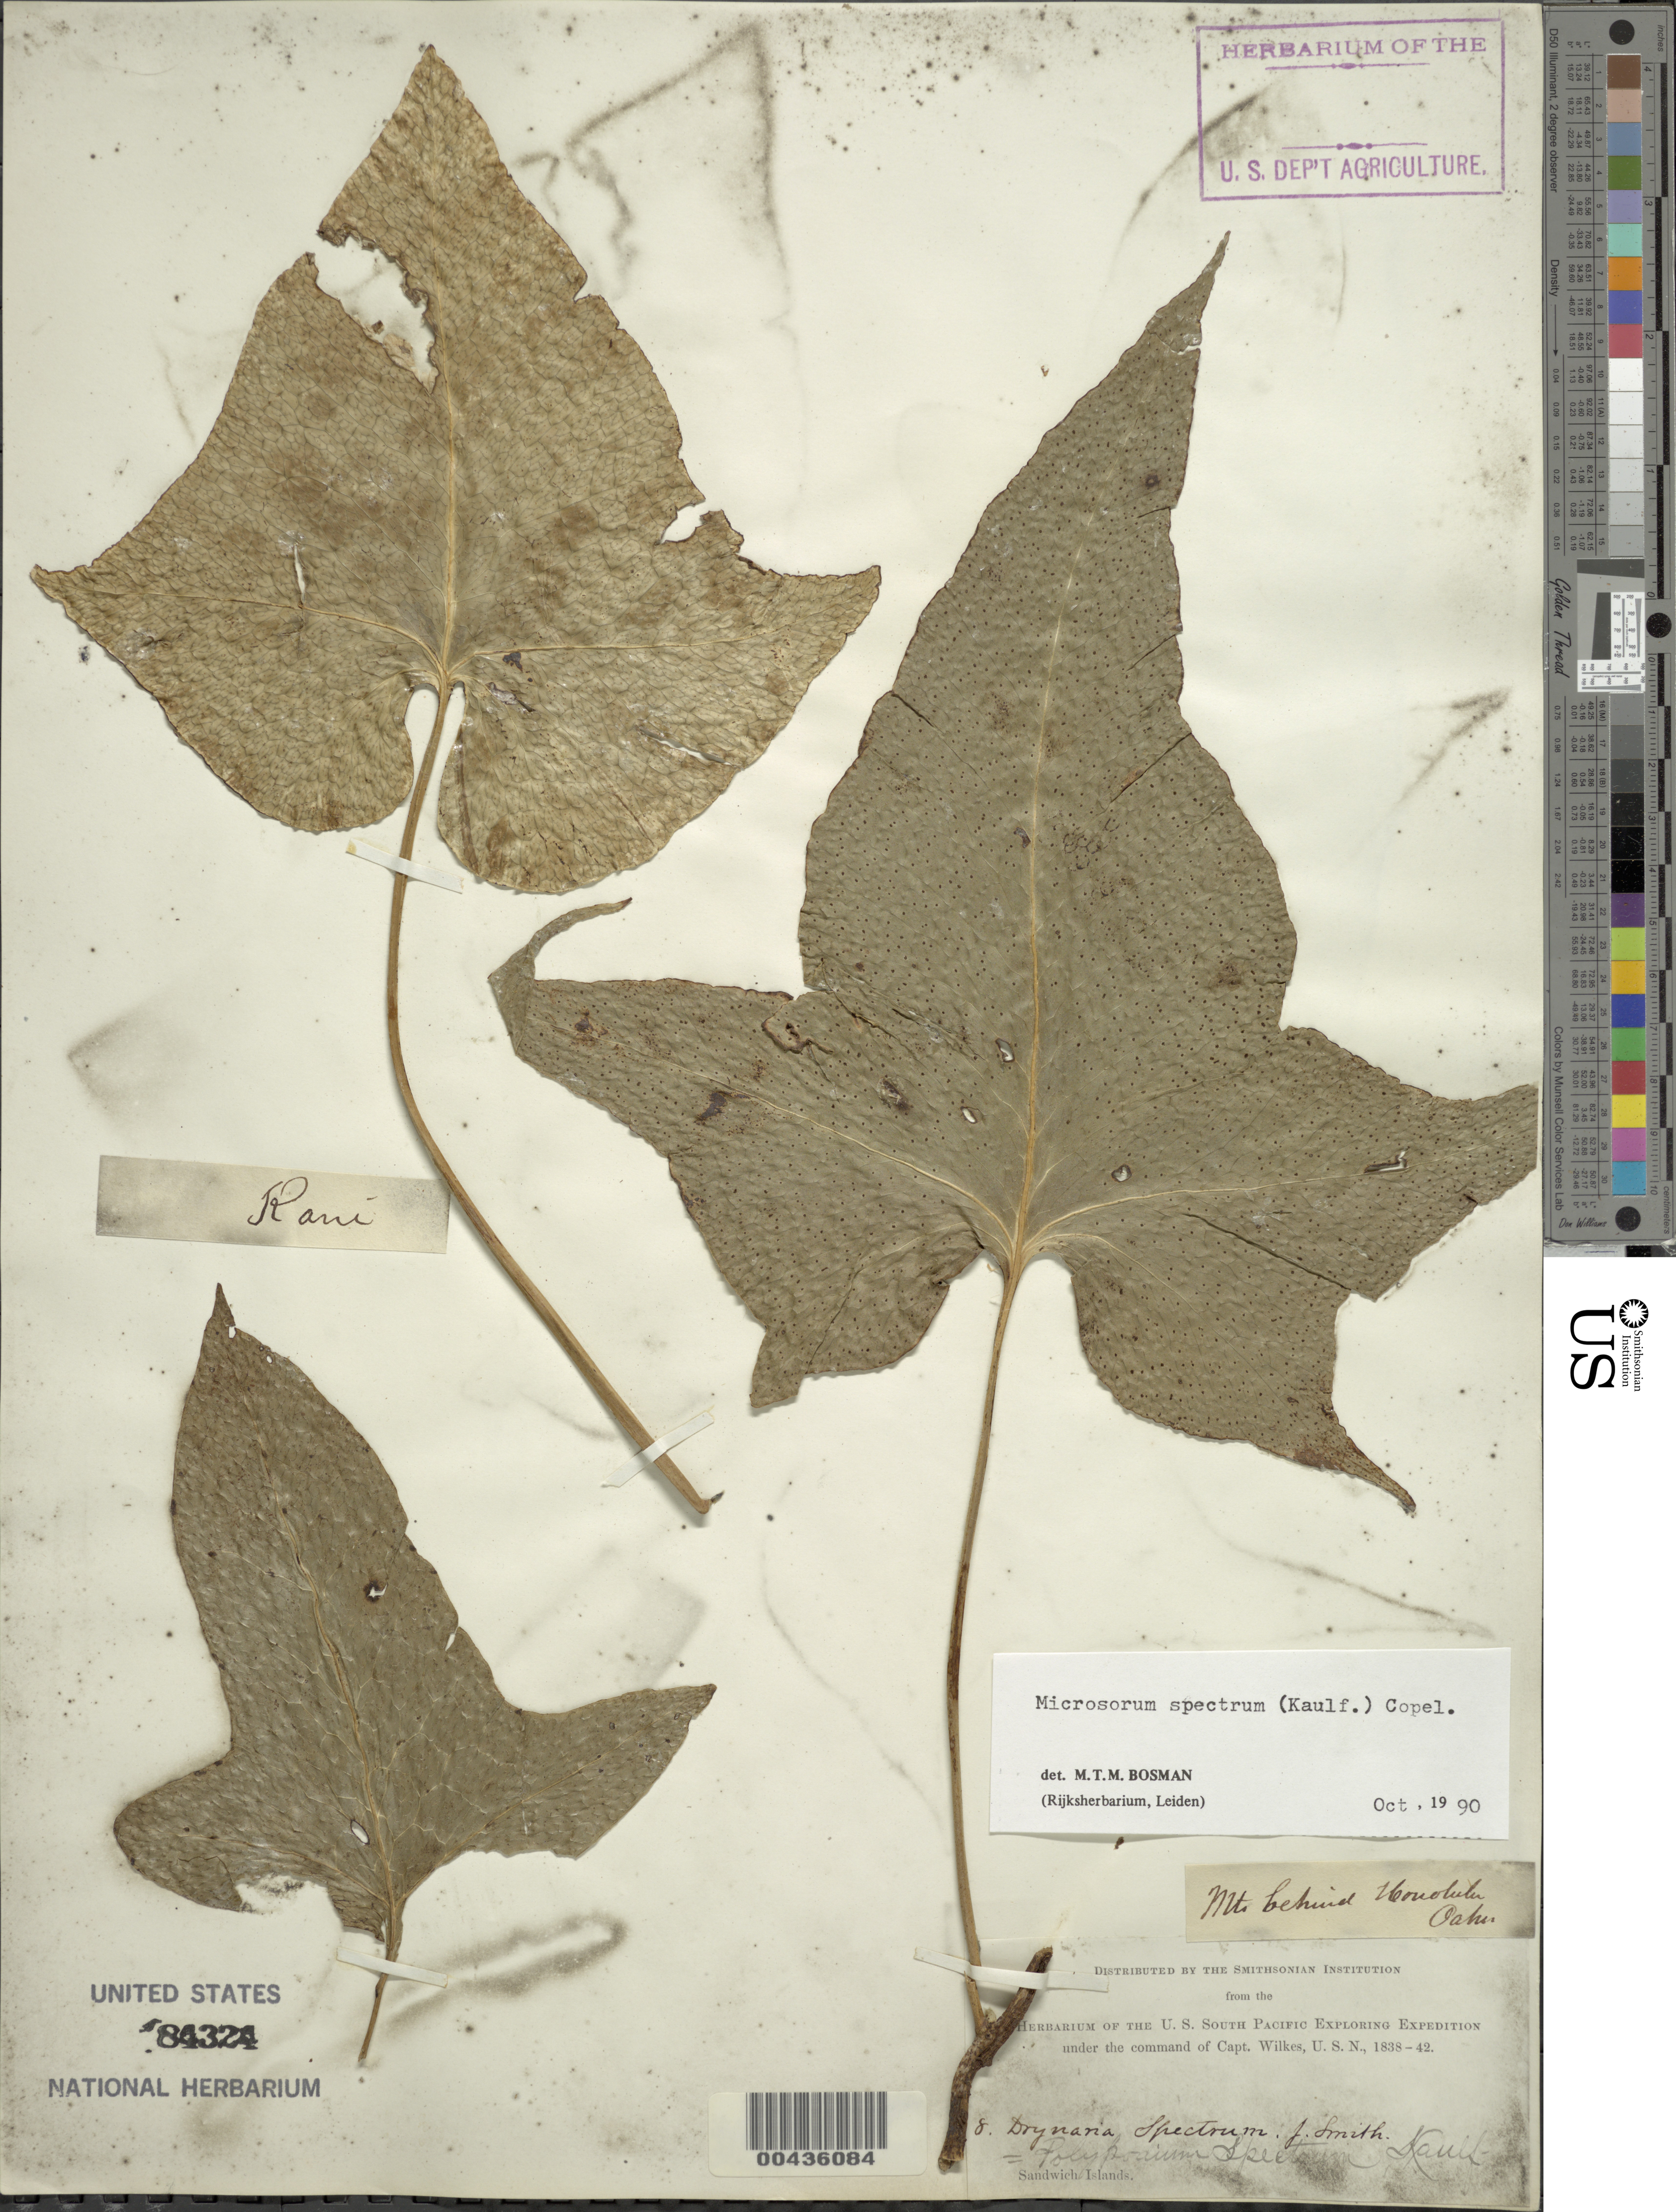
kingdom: Plantae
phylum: Tracheophyta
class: Polypodiopsida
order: Polypodiales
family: Polypodiaceae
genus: Microsorum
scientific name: Microsorum spectrum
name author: (Kaulf.) Copel.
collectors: Wilkes Explor. Exped.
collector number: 8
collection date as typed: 1838 to -- --- 1842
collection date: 1838/1842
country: United States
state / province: Hawaii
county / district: Honolulu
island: Oahu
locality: Sandwich Islands, mountains behind Honolulu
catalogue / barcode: US 84324